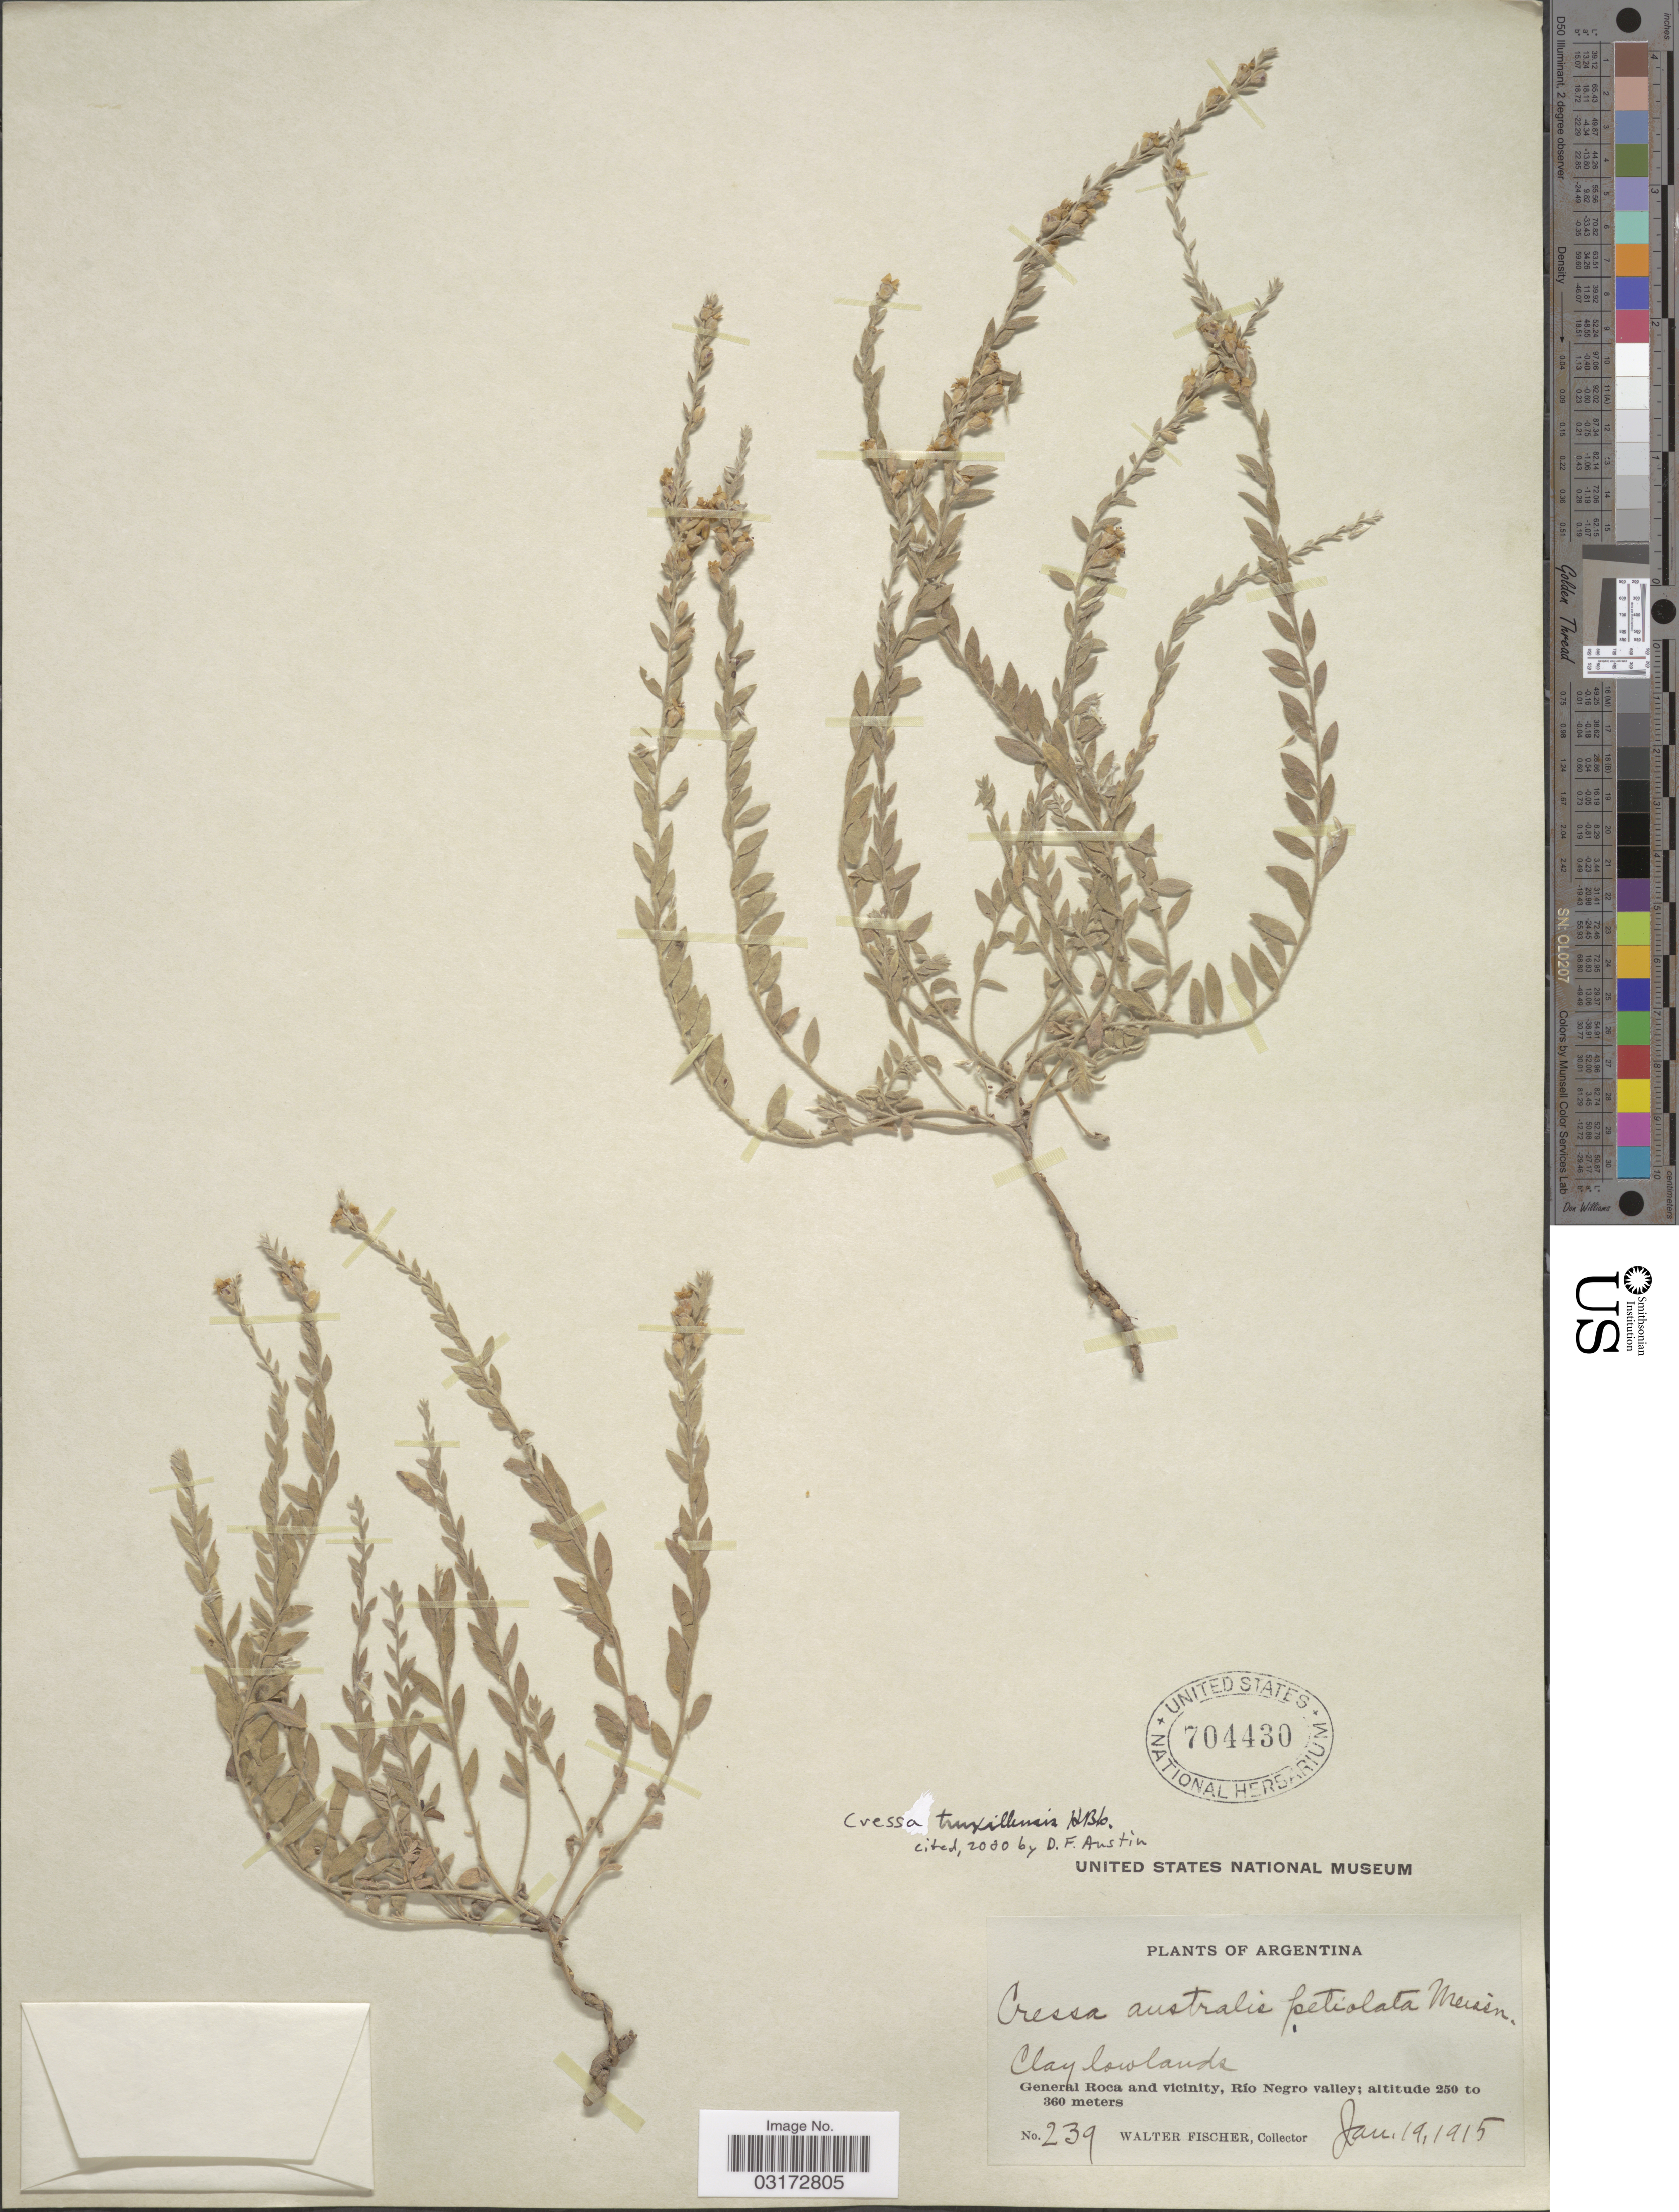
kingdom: Plantae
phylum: Tracheophyta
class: Magnoliopsida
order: Solanales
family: Convolvulaceae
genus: Cressa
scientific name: Cressa truxillensis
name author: Kunth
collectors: W. Fischer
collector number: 239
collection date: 1915-01-19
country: Argentina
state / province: Rio Negro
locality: General Roca and vicinity, Río Negro Valley.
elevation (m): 250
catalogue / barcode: US 704430